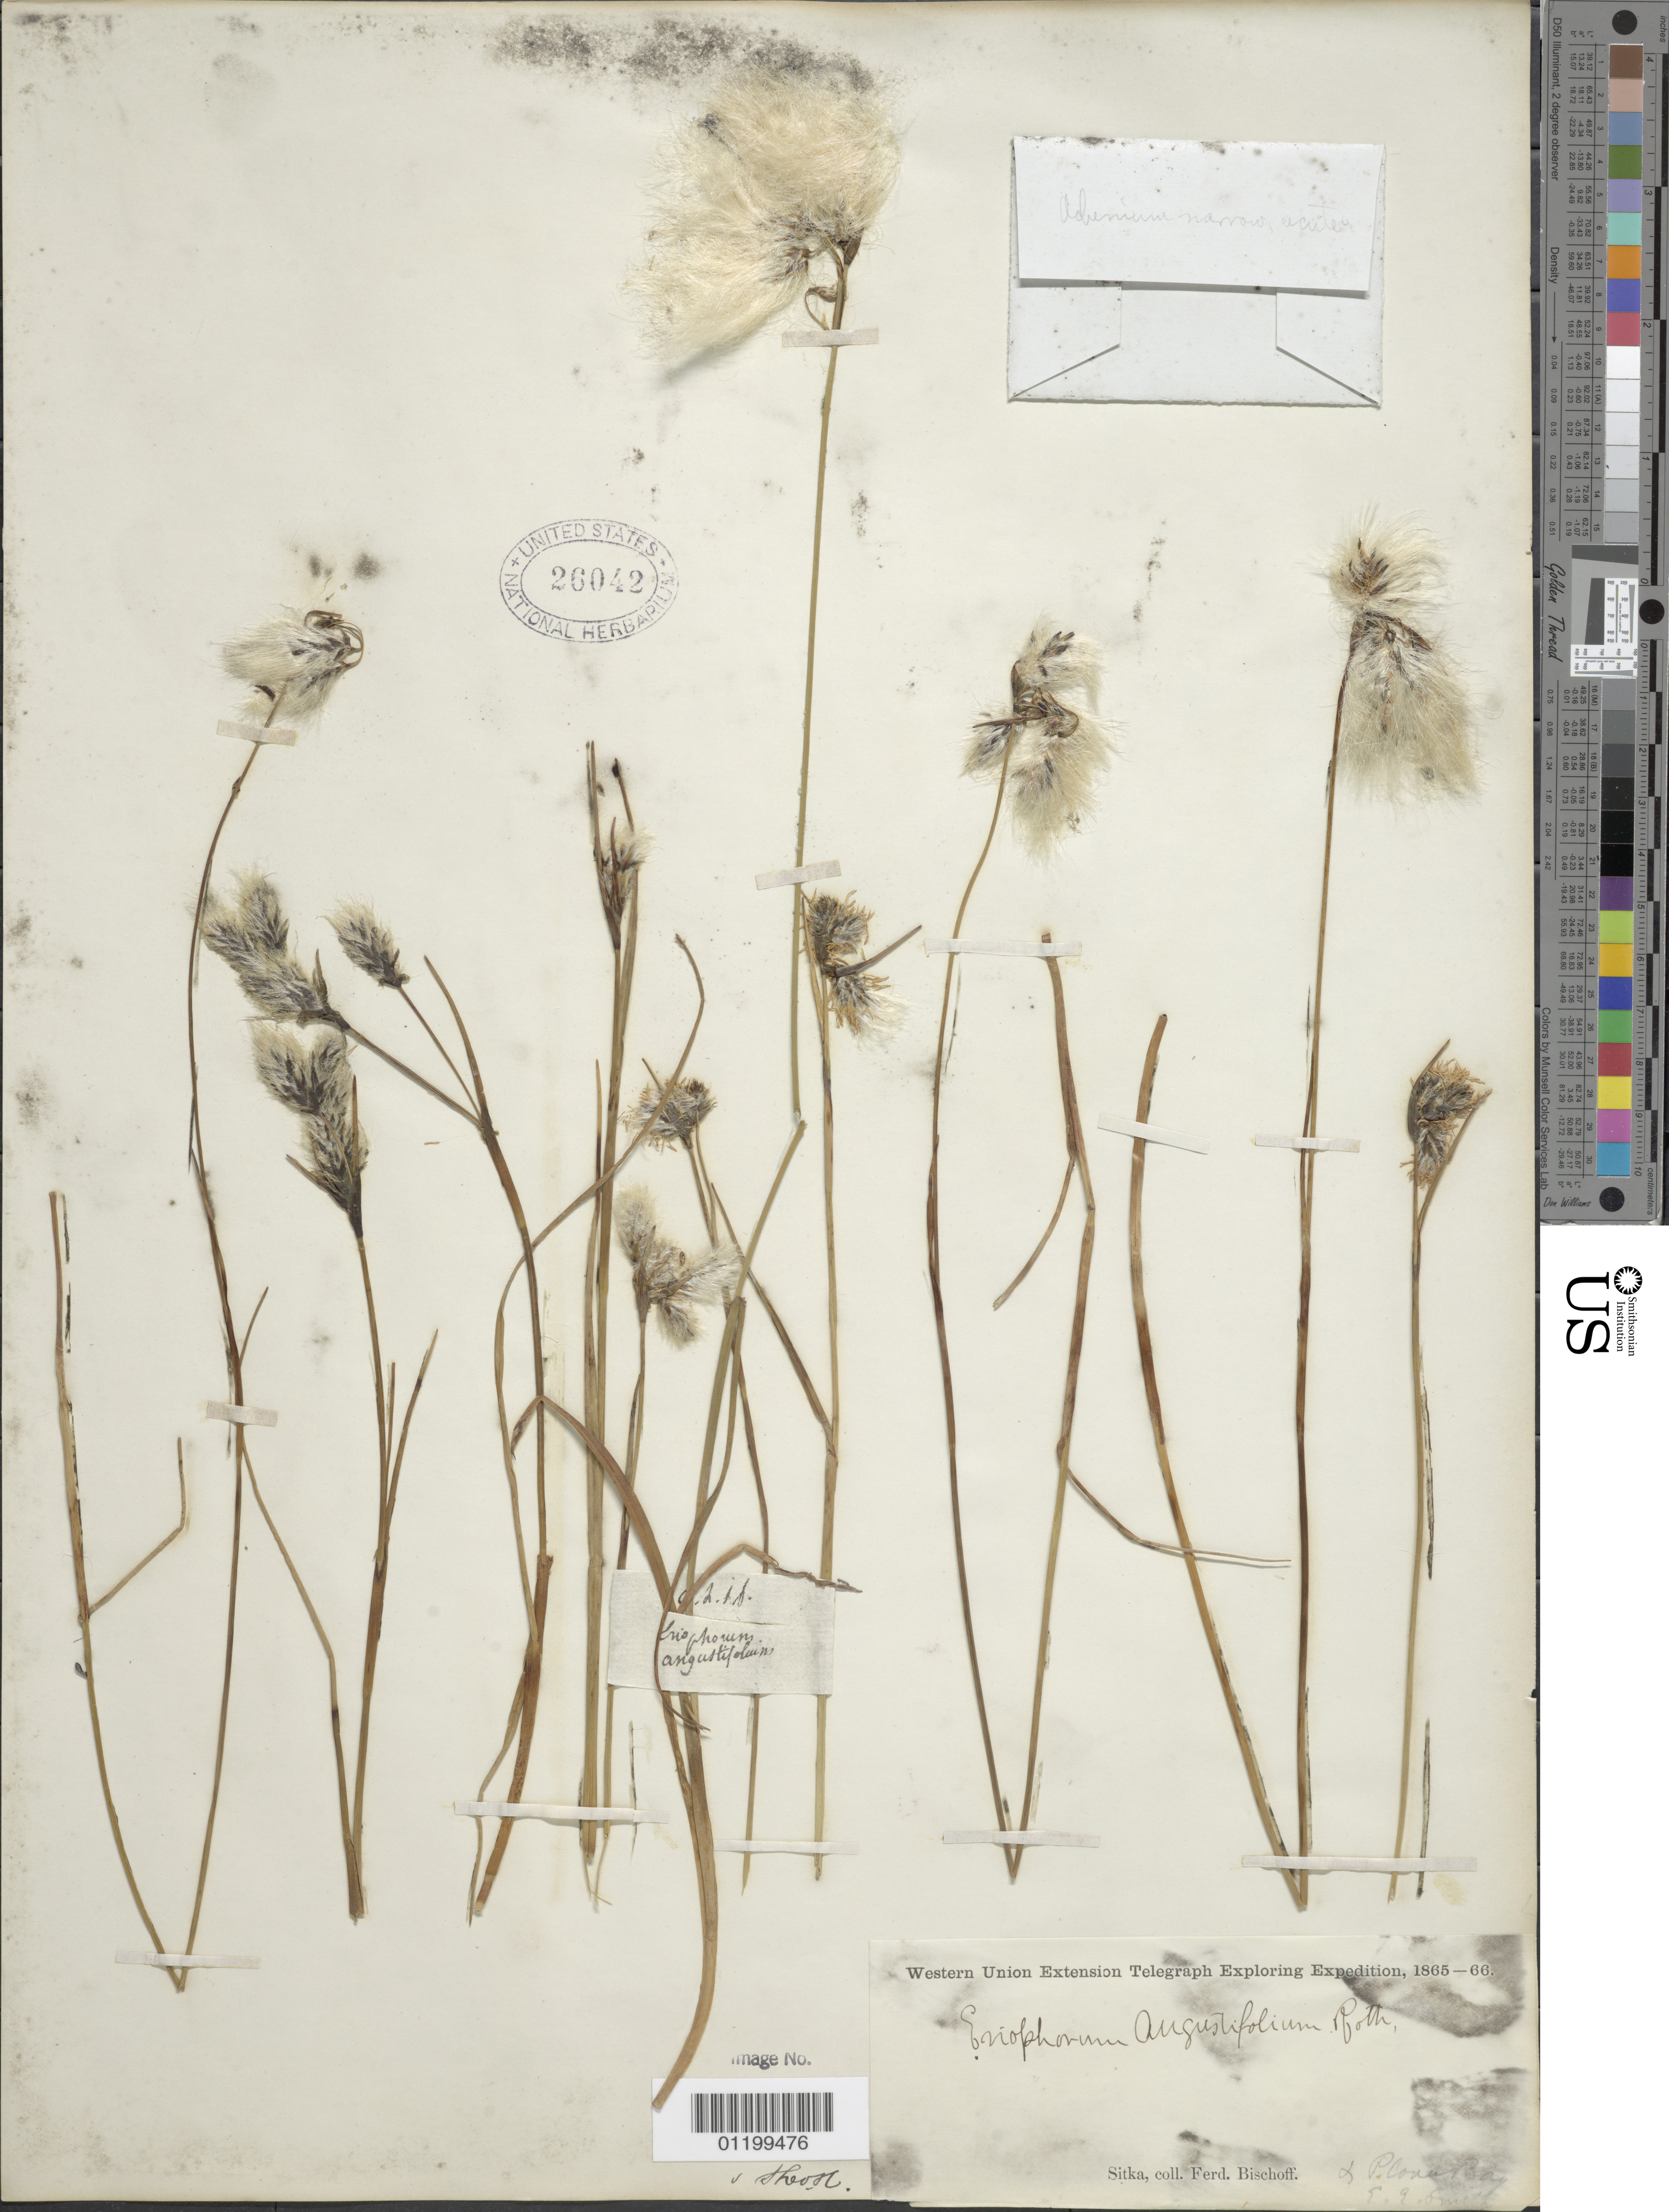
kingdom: Plantae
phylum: Tracheophyta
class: Liliopsida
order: Poales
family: Cyperaceae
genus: Eriophorum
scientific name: Eriophorum angustifolium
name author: Honck.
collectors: F. Bischoff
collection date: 1865/1866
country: United States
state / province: Alaska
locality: Sitka.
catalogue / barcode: US 26042